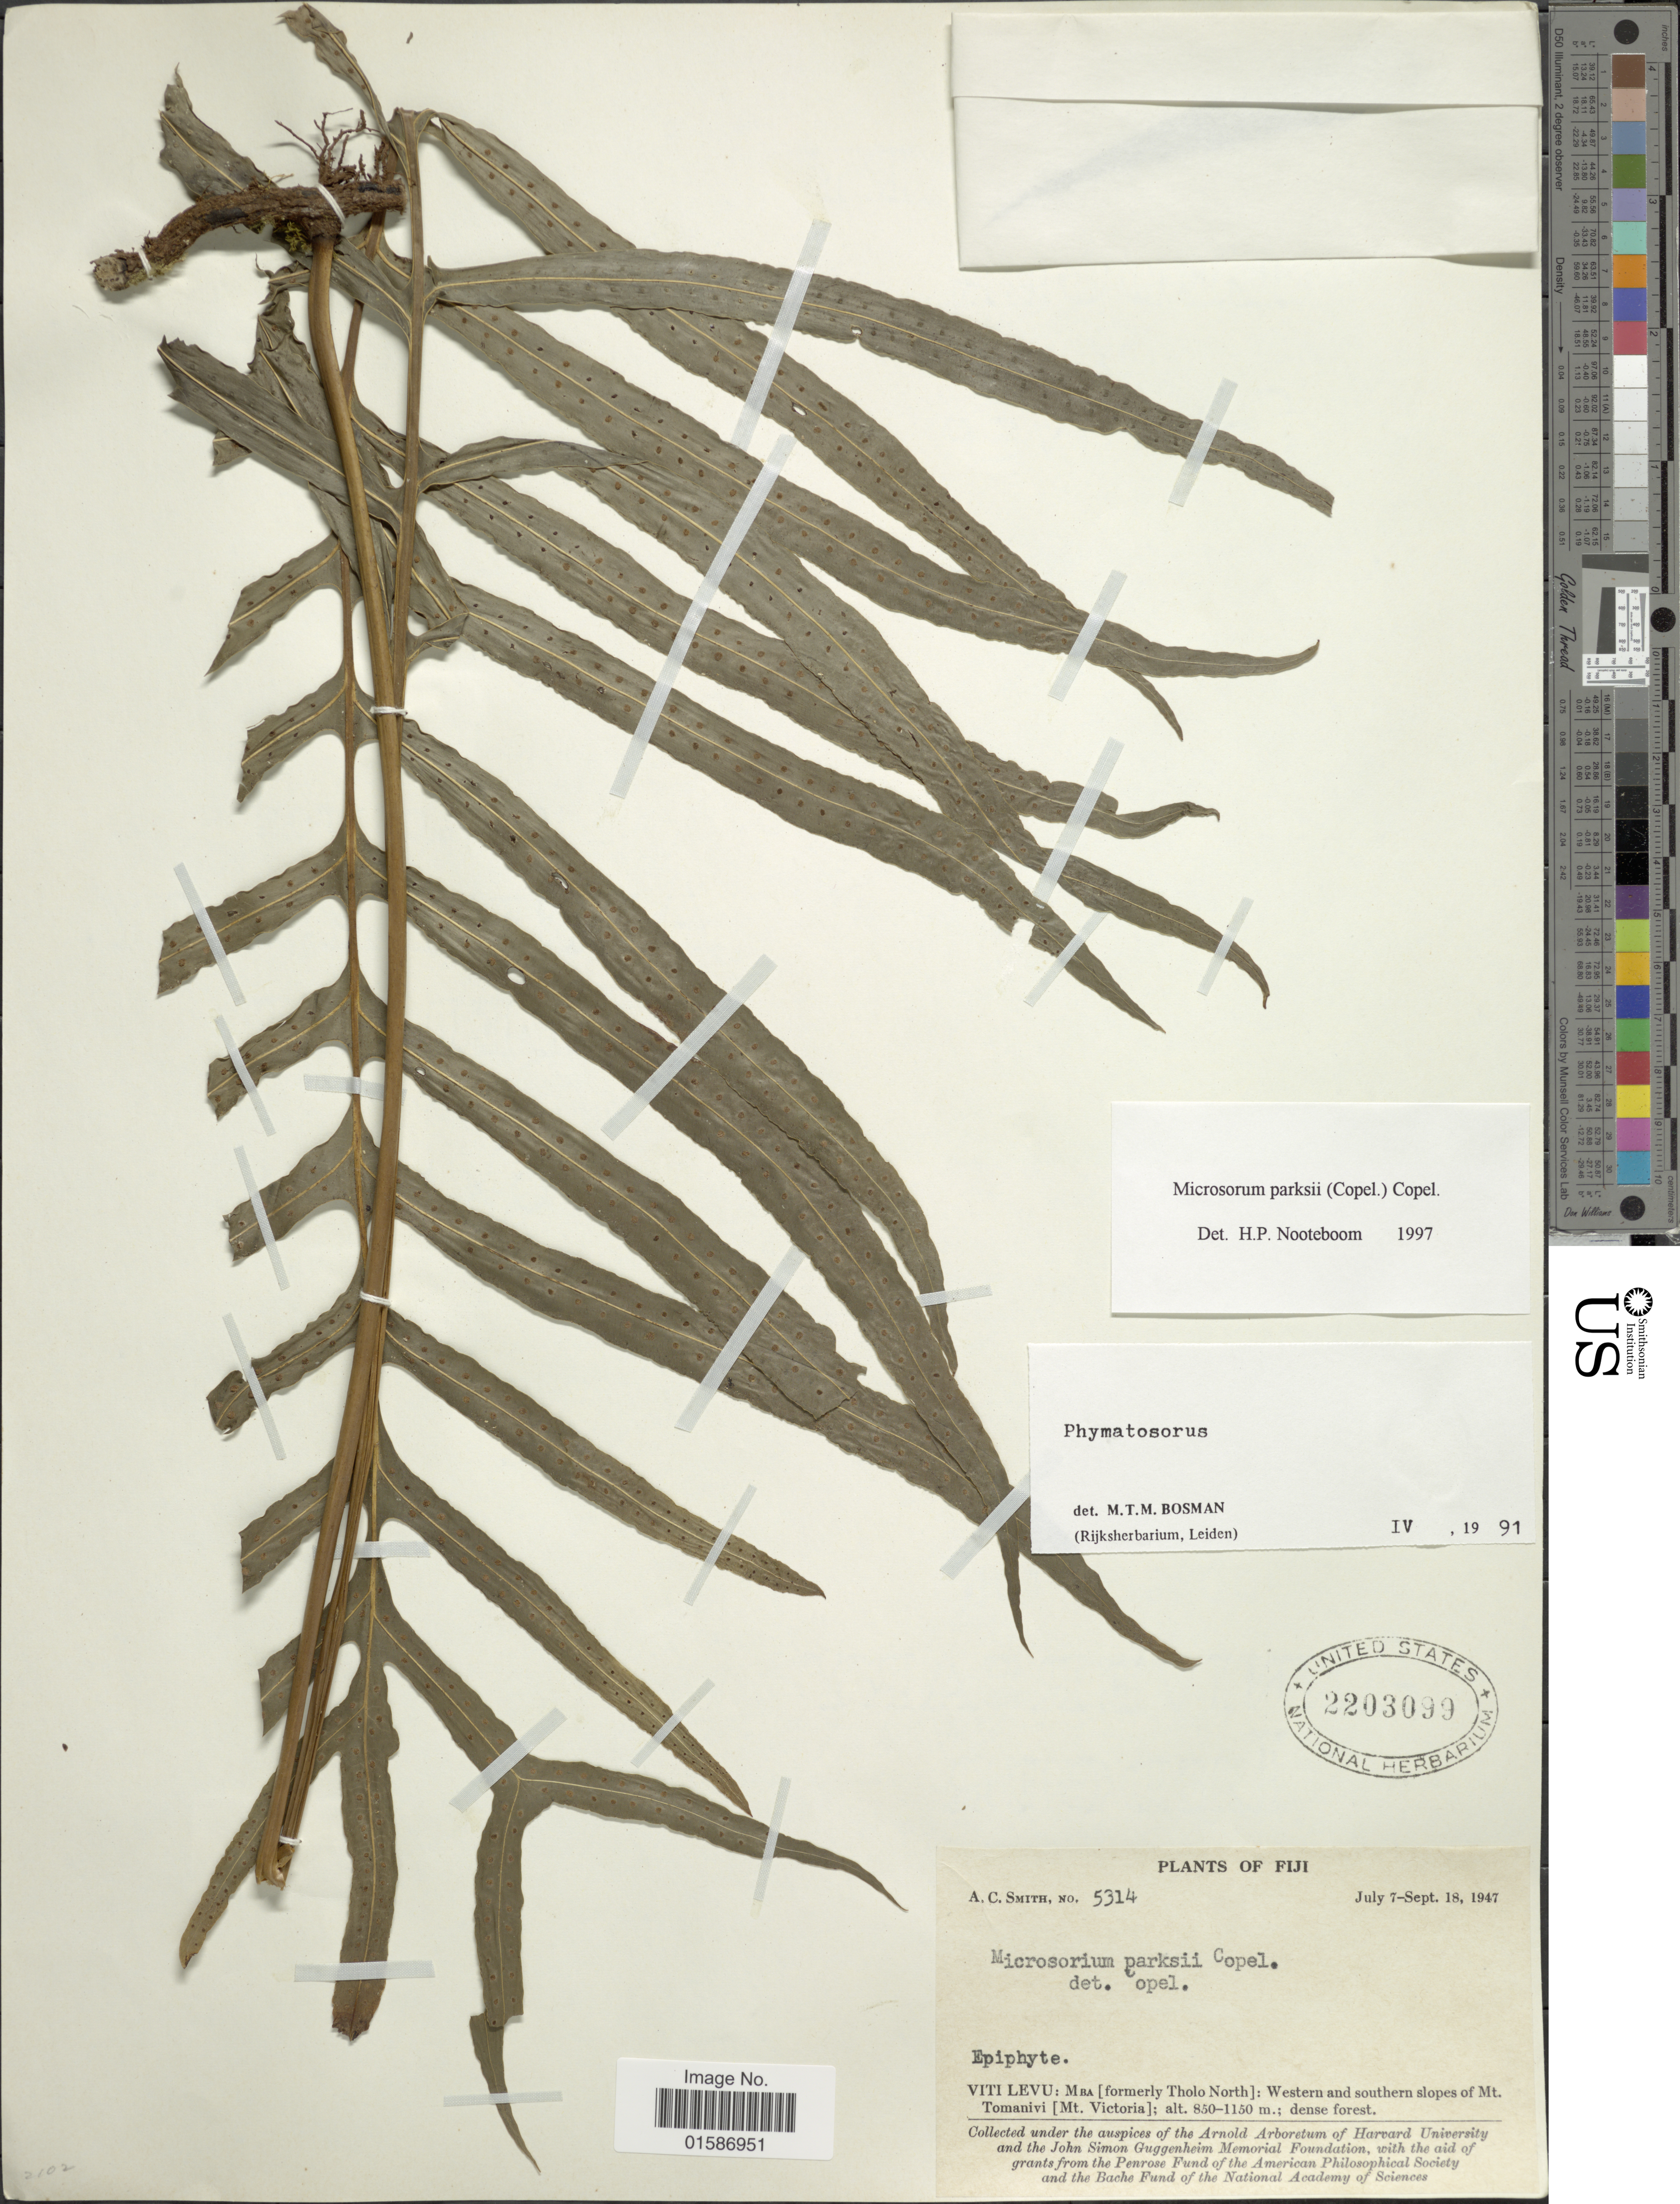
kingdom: Plantae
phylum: Tracheophyta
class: Polypodiopsida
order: Polypodiales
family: Polypodiaceae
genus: Microsorum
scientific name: Microsorum parksii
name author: (Copel.) Copel.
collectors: A. C. Smith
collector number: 5314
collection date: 1947-07-07/1947-09-18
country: Fiji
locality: Viti Levu: Mba [formerly Tholo North]: Western and southern slopes of Mt Tomanivi [Mt Victoria]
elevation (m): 850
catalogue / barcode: US 2203099